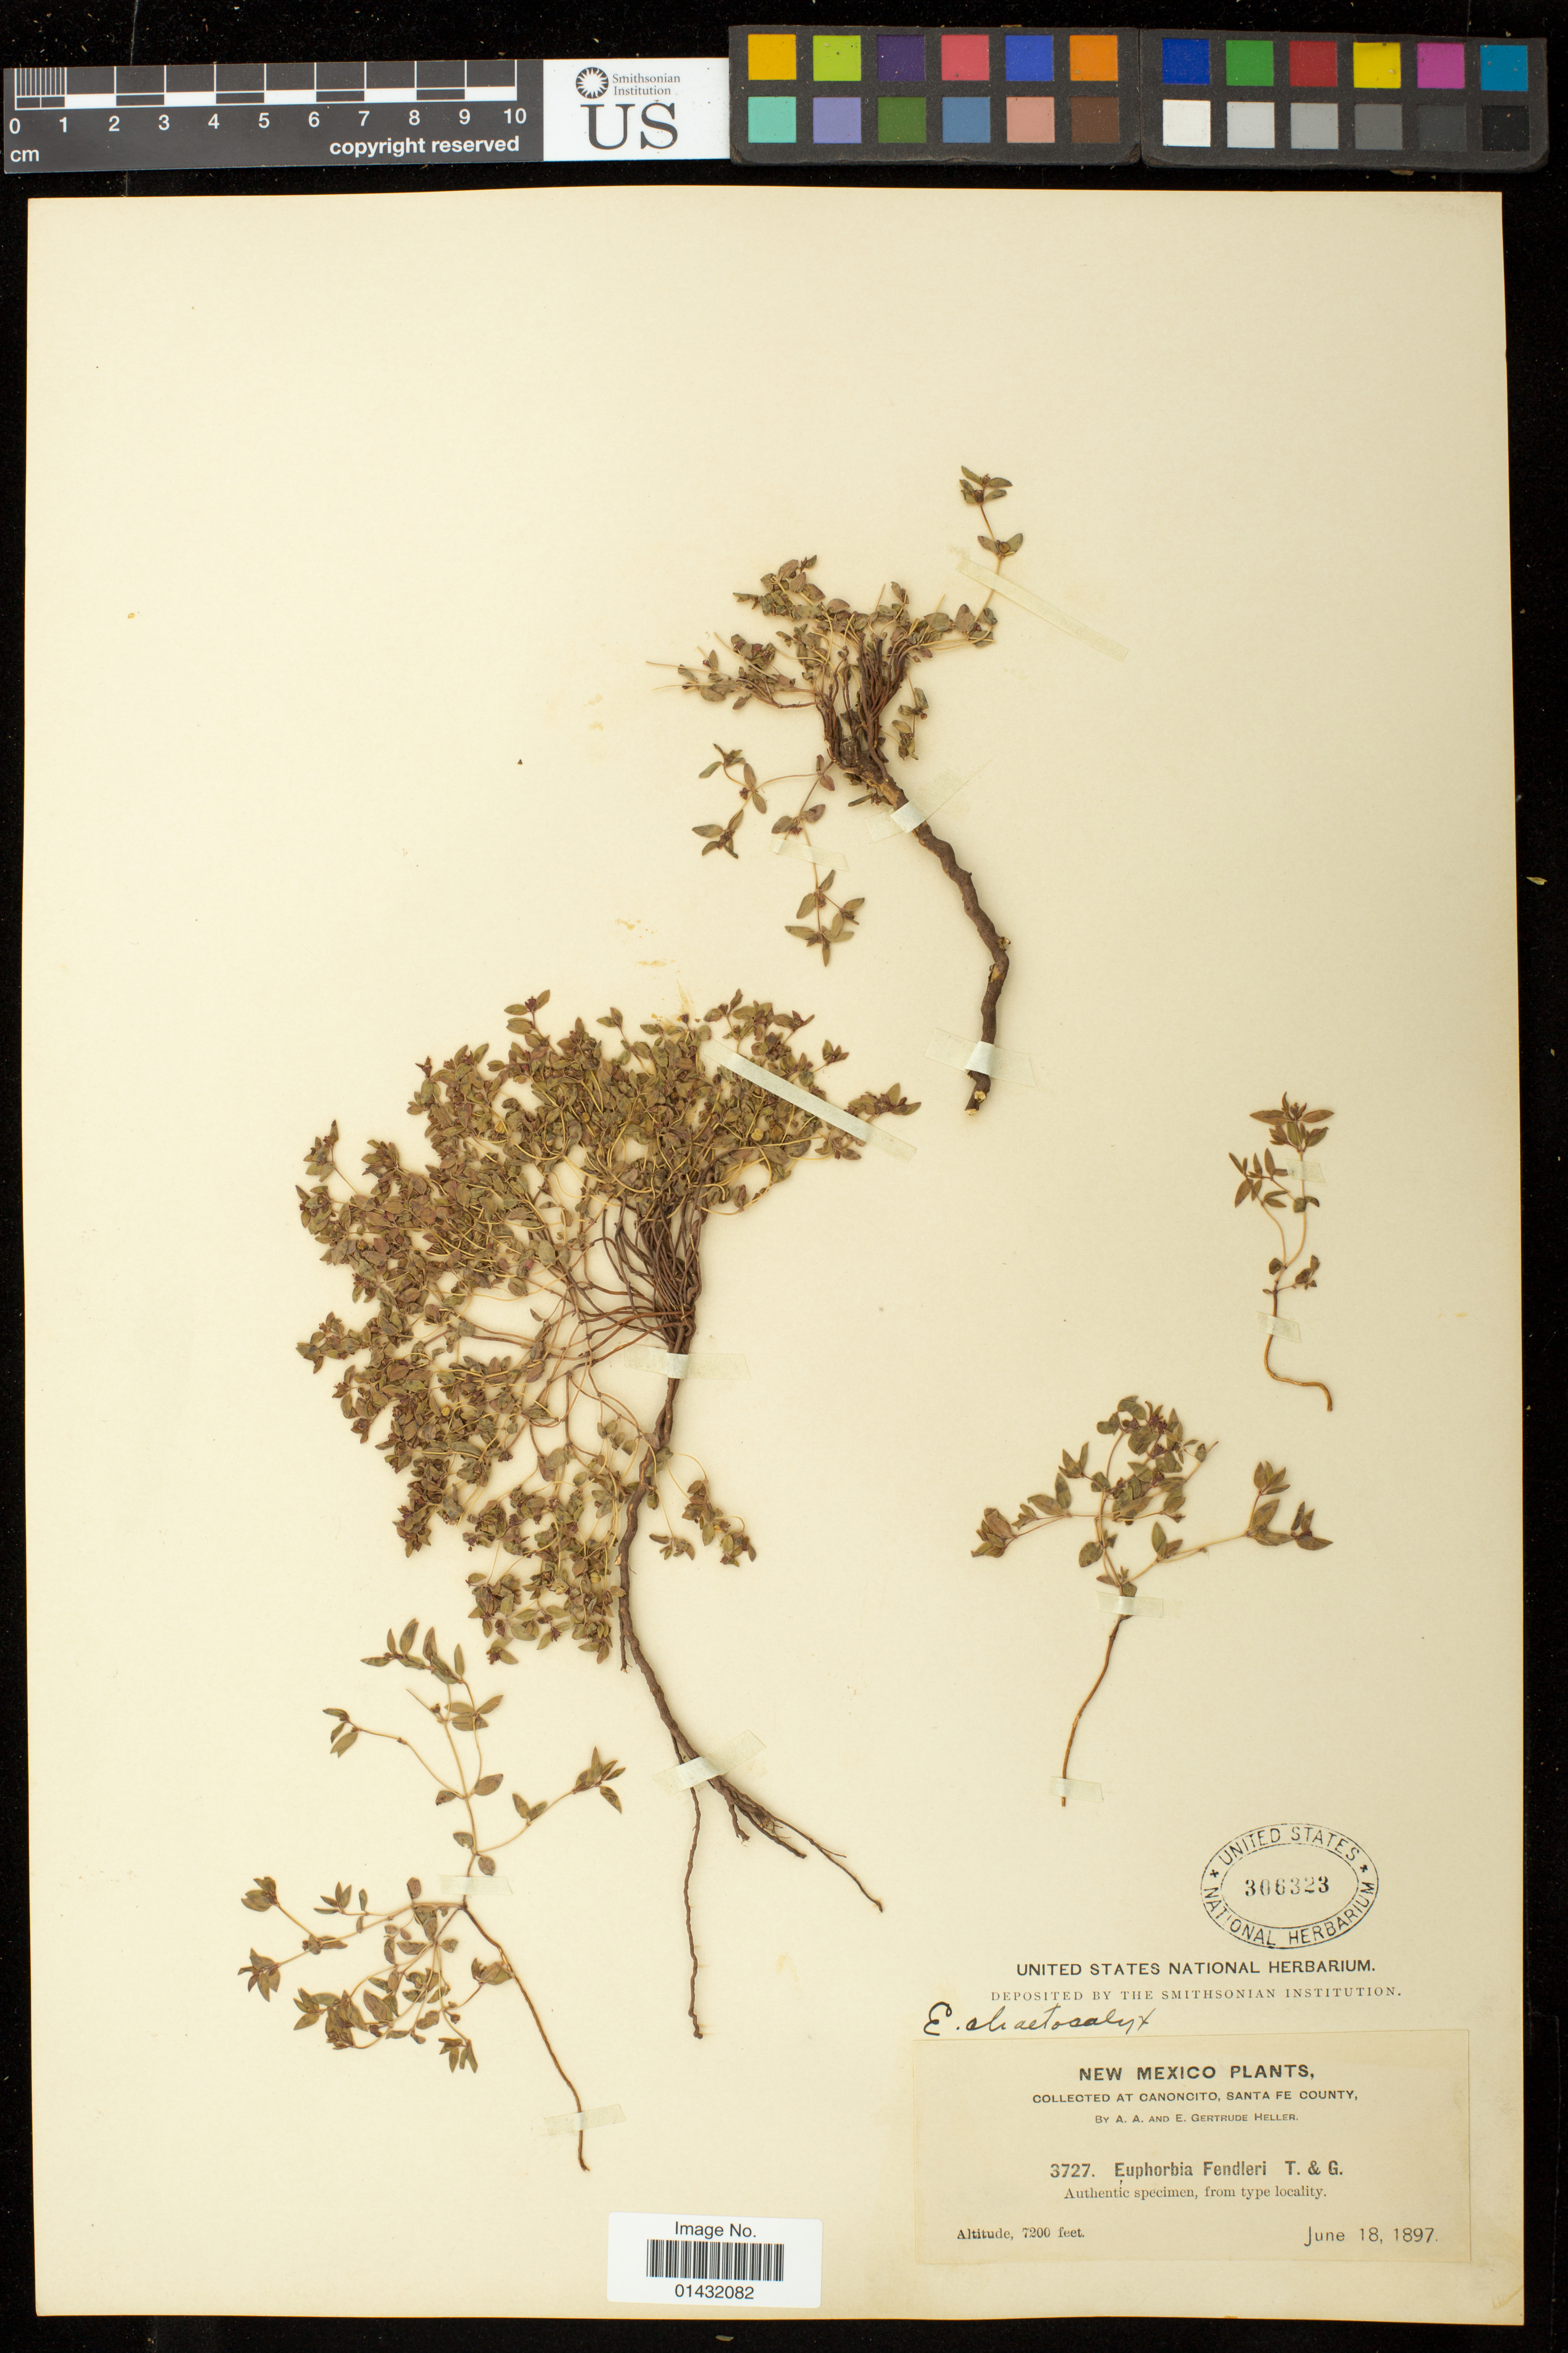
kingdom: Plantae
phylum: Tracheophyta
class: Magnoliopsida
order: Malpighiales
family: Euphorbiaceae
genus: Euphorbia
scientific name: Euphorbia chaetocalyx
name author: Tidestr.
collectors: A. A. Heller & E. G. Heller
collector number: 3727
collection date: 1897-06-18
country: United States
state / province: New Mexico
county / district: Santa Fe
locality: Canoncito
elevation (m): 2195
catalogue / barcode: US 306323